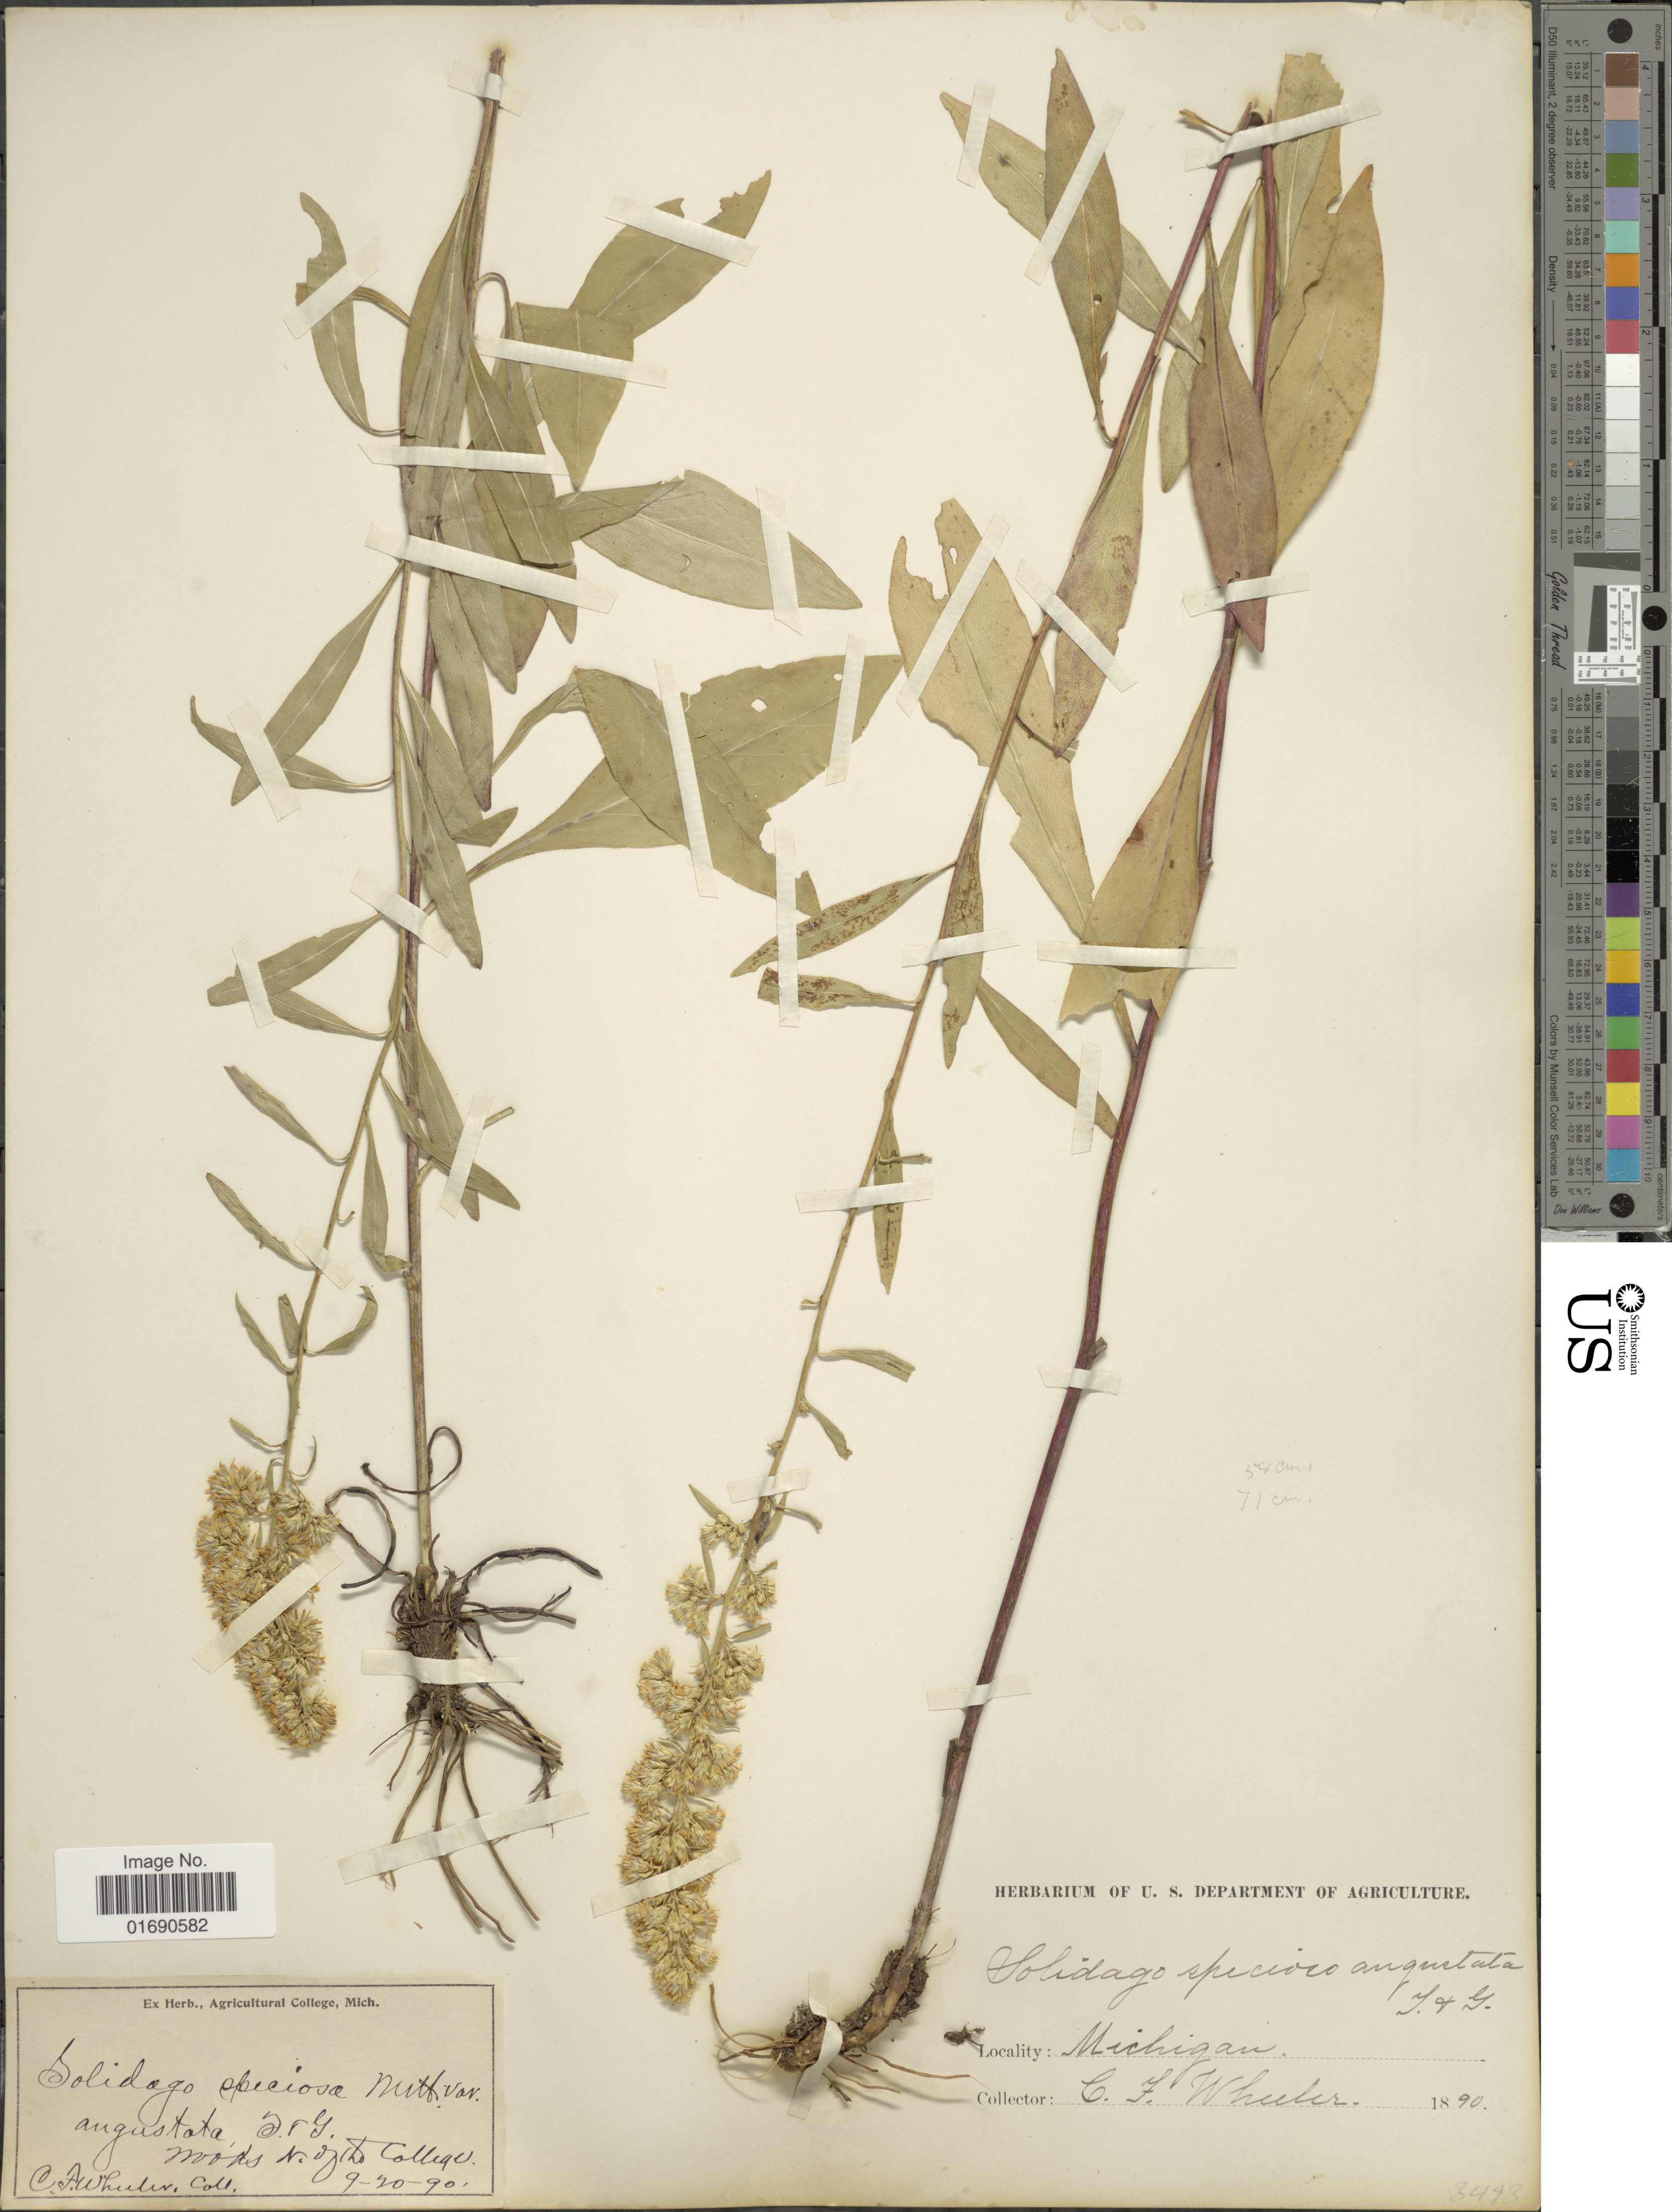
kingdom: Plantae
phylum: Tracheophyta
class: Magnoliopsida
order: Asterales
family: Asteraceae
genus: Solidago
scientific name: Solidago speciosa var. angustata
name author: Torr. & A. Gray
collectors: C. Wheeler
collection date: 1890-09-20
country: United States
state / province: Michigan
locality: Woods N. of the College